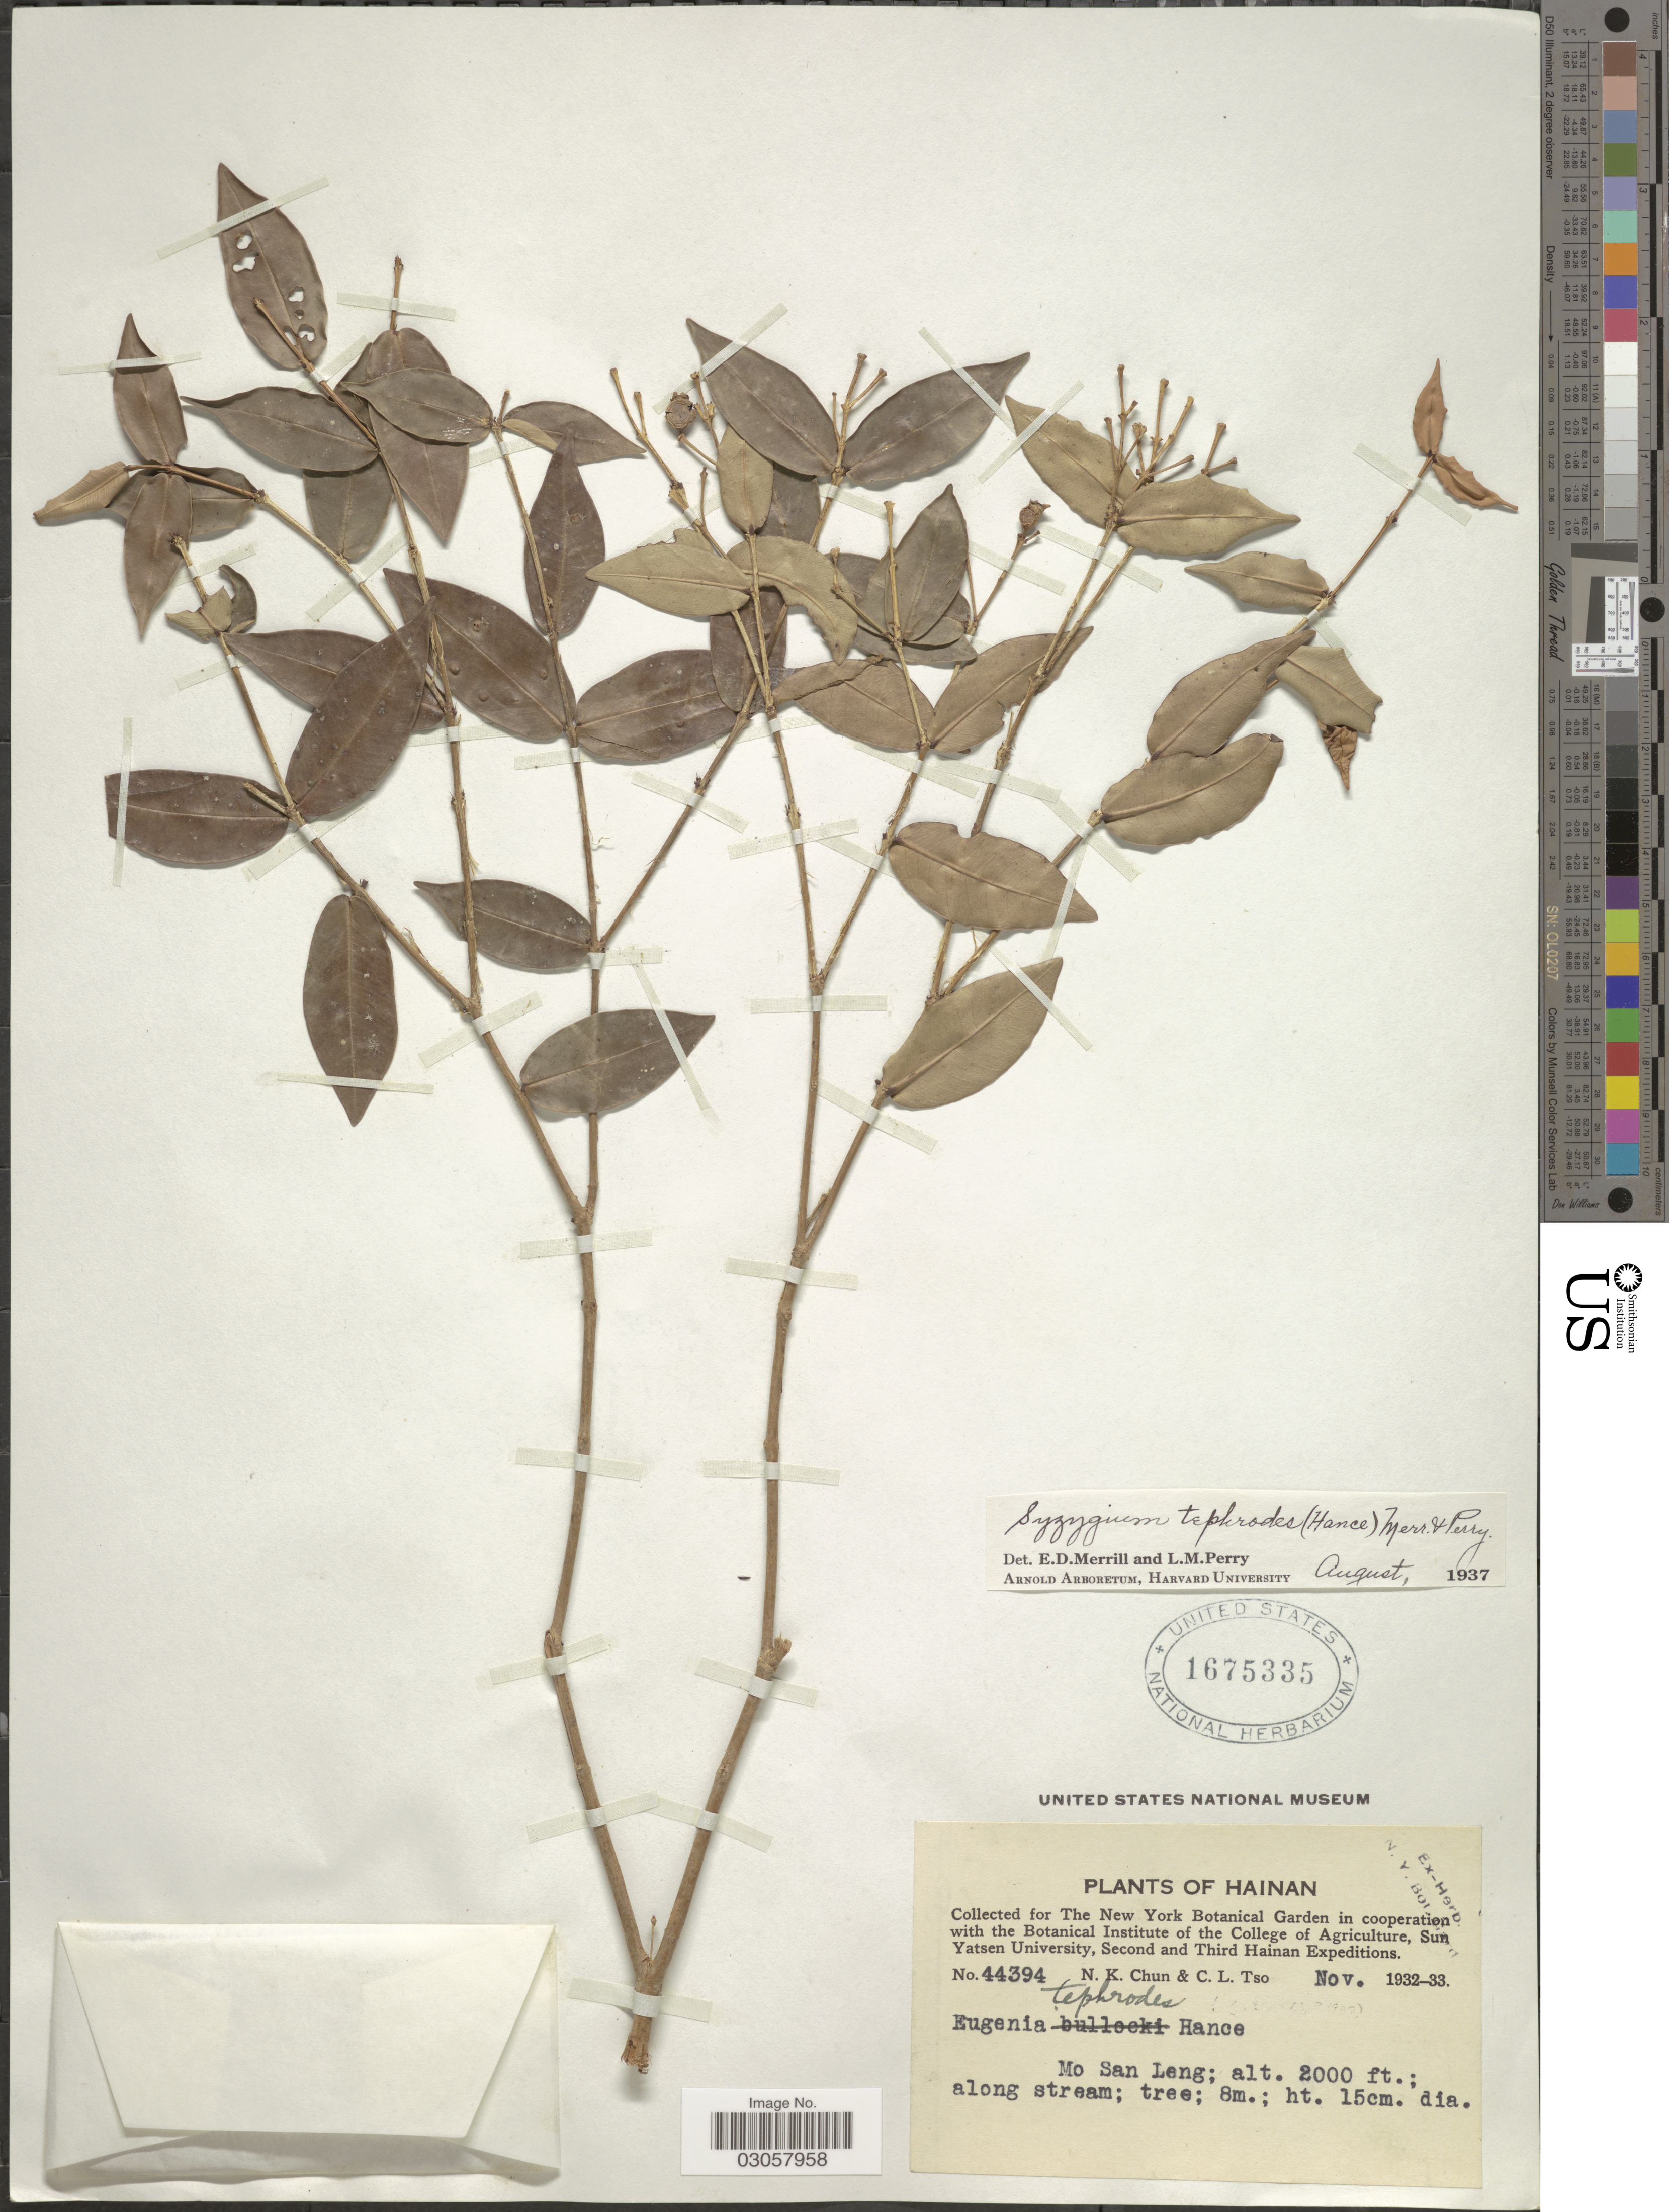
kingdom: Plantae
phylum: Tracheophyta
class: Magnoliopsida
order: Myrtales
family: Myrtaceae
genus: Syzygium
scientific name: Syzygium tephrodes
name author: (Hance) Merr. & L.M. Perry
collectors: N. K. Chun & C. Tso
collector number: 44394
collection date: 1932-11/1933-11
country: China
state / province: Hainan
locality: Mo Shan Leng.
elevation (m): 610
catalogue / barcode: US 1675335